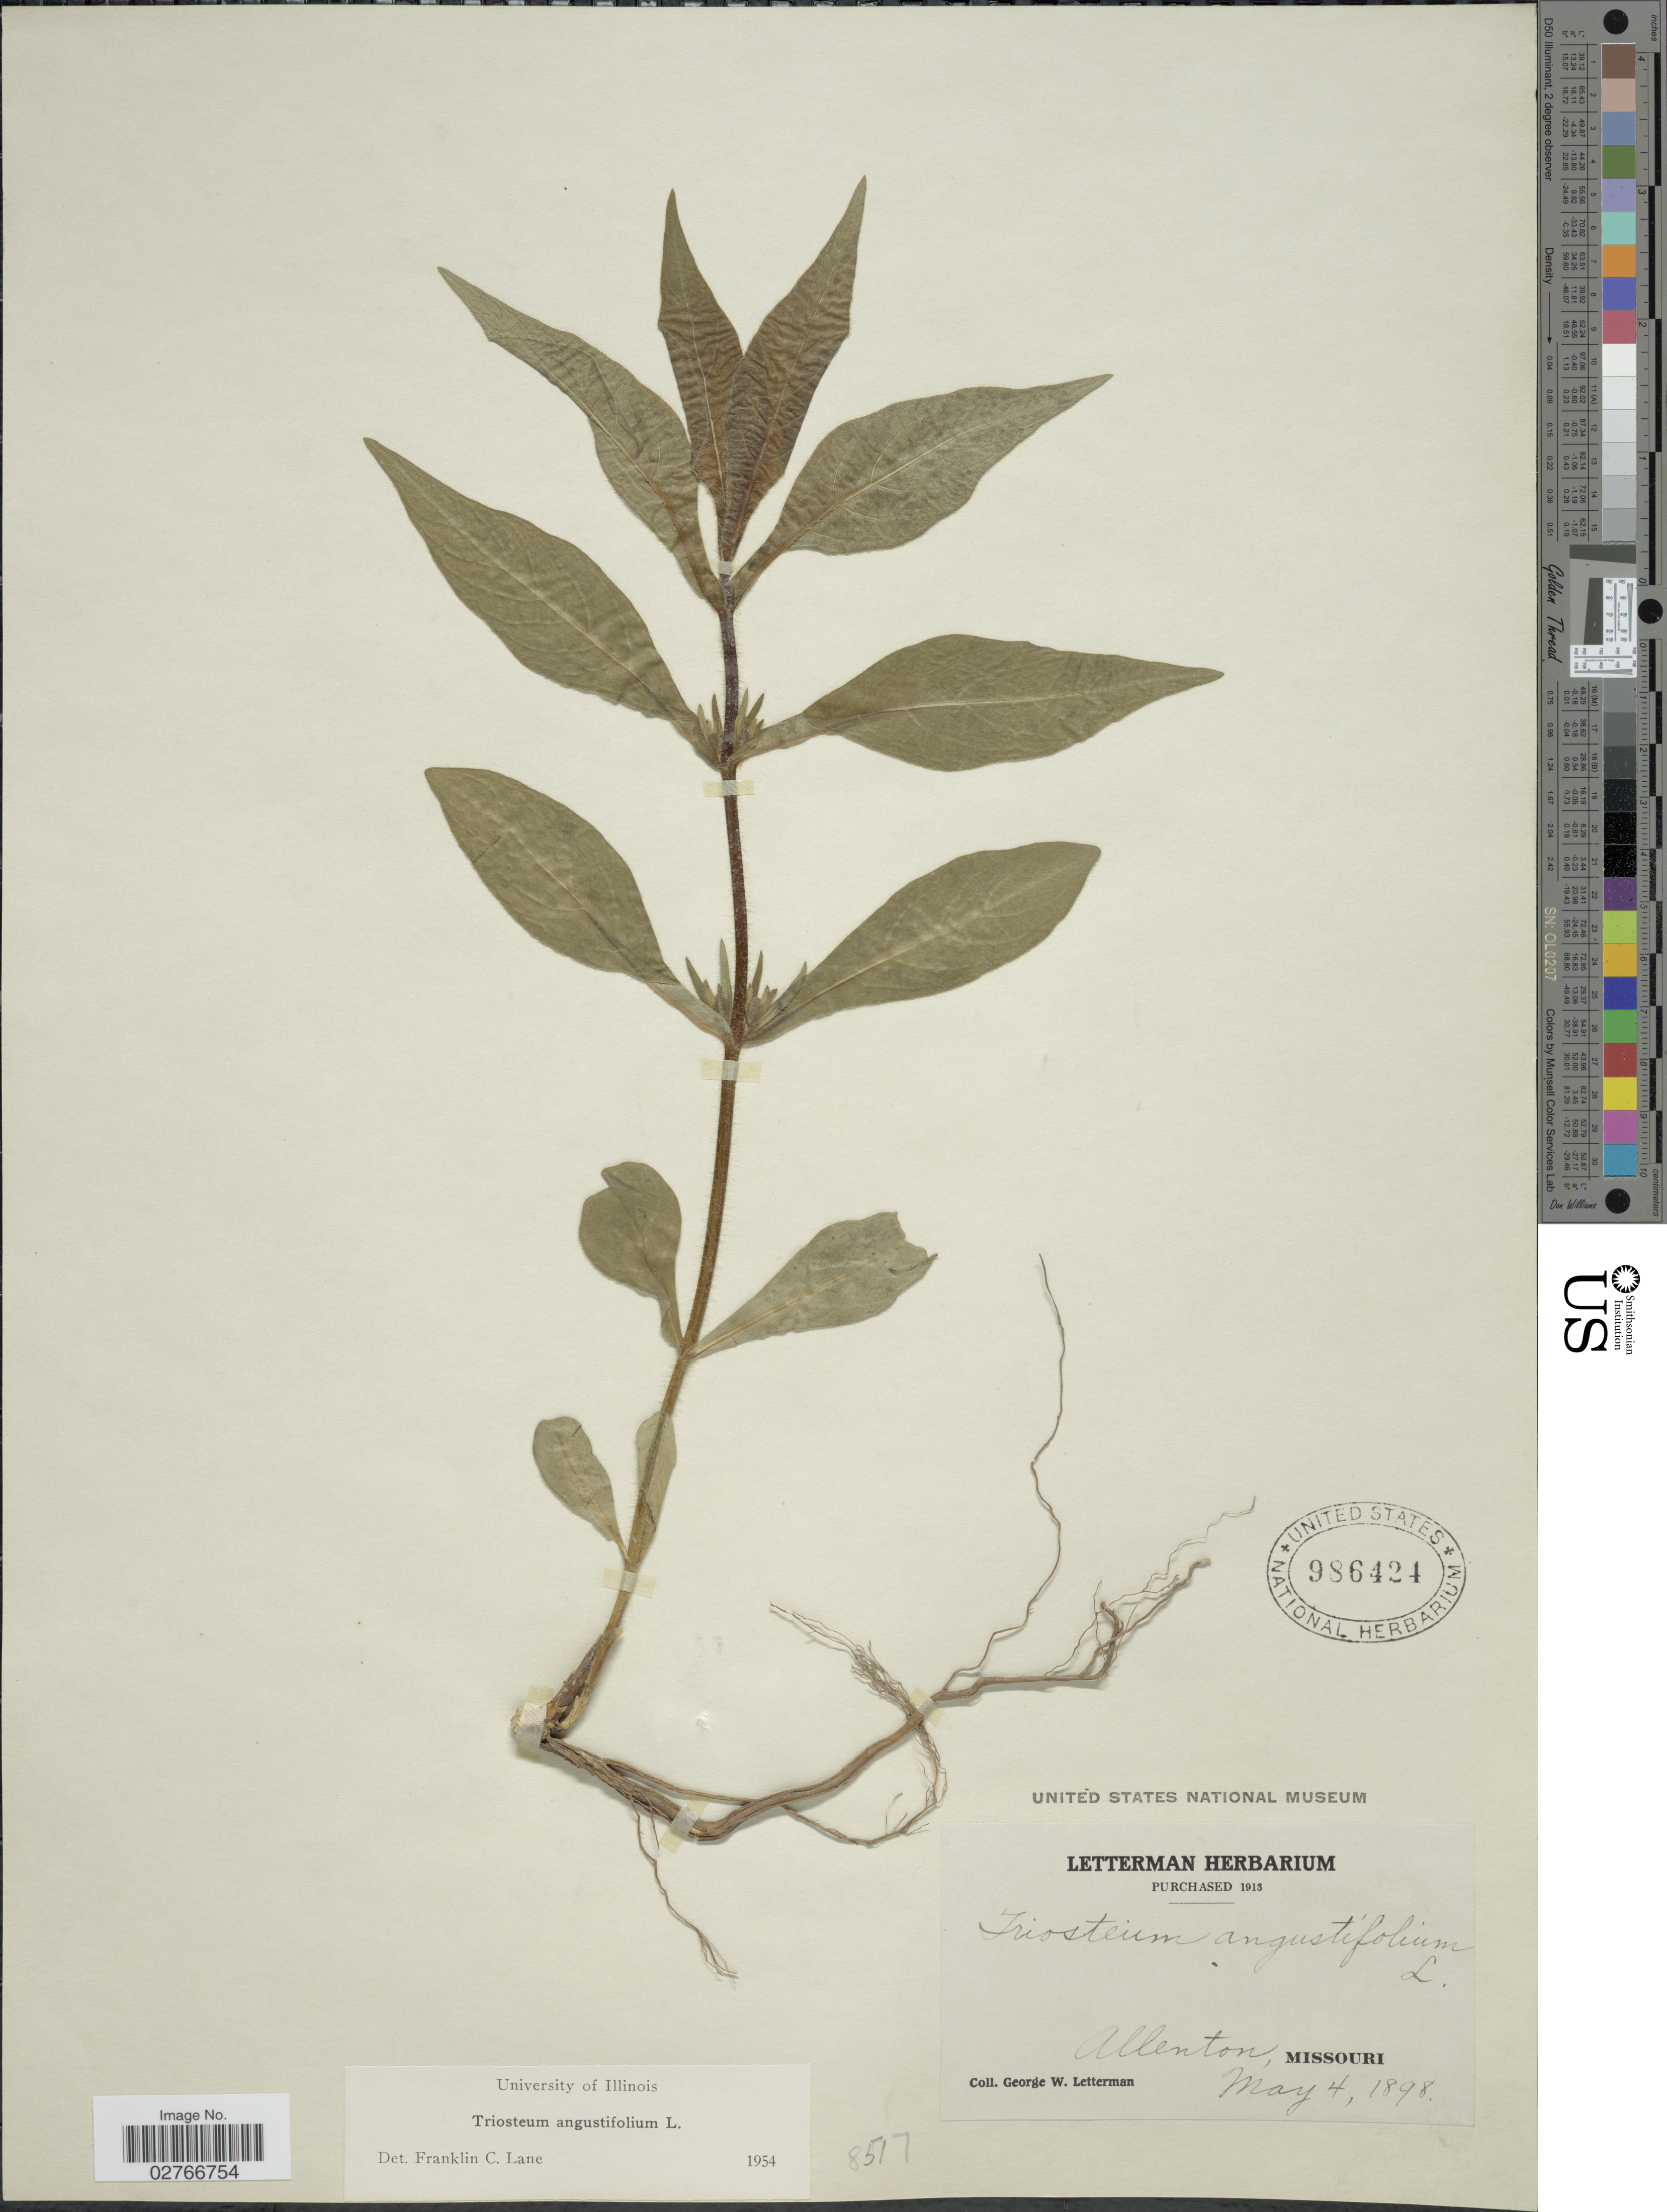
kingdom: Plantae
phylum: Tracheophyta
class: Magnoliopsida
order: Dipsacales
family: Caprifoliaceae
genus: Triosteum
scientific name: Triosteum angustifolium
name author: L.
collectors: G. W. Letterman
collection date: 1898-05-04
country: United States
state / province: Missouri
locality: Allenton.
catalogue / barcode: US 986424